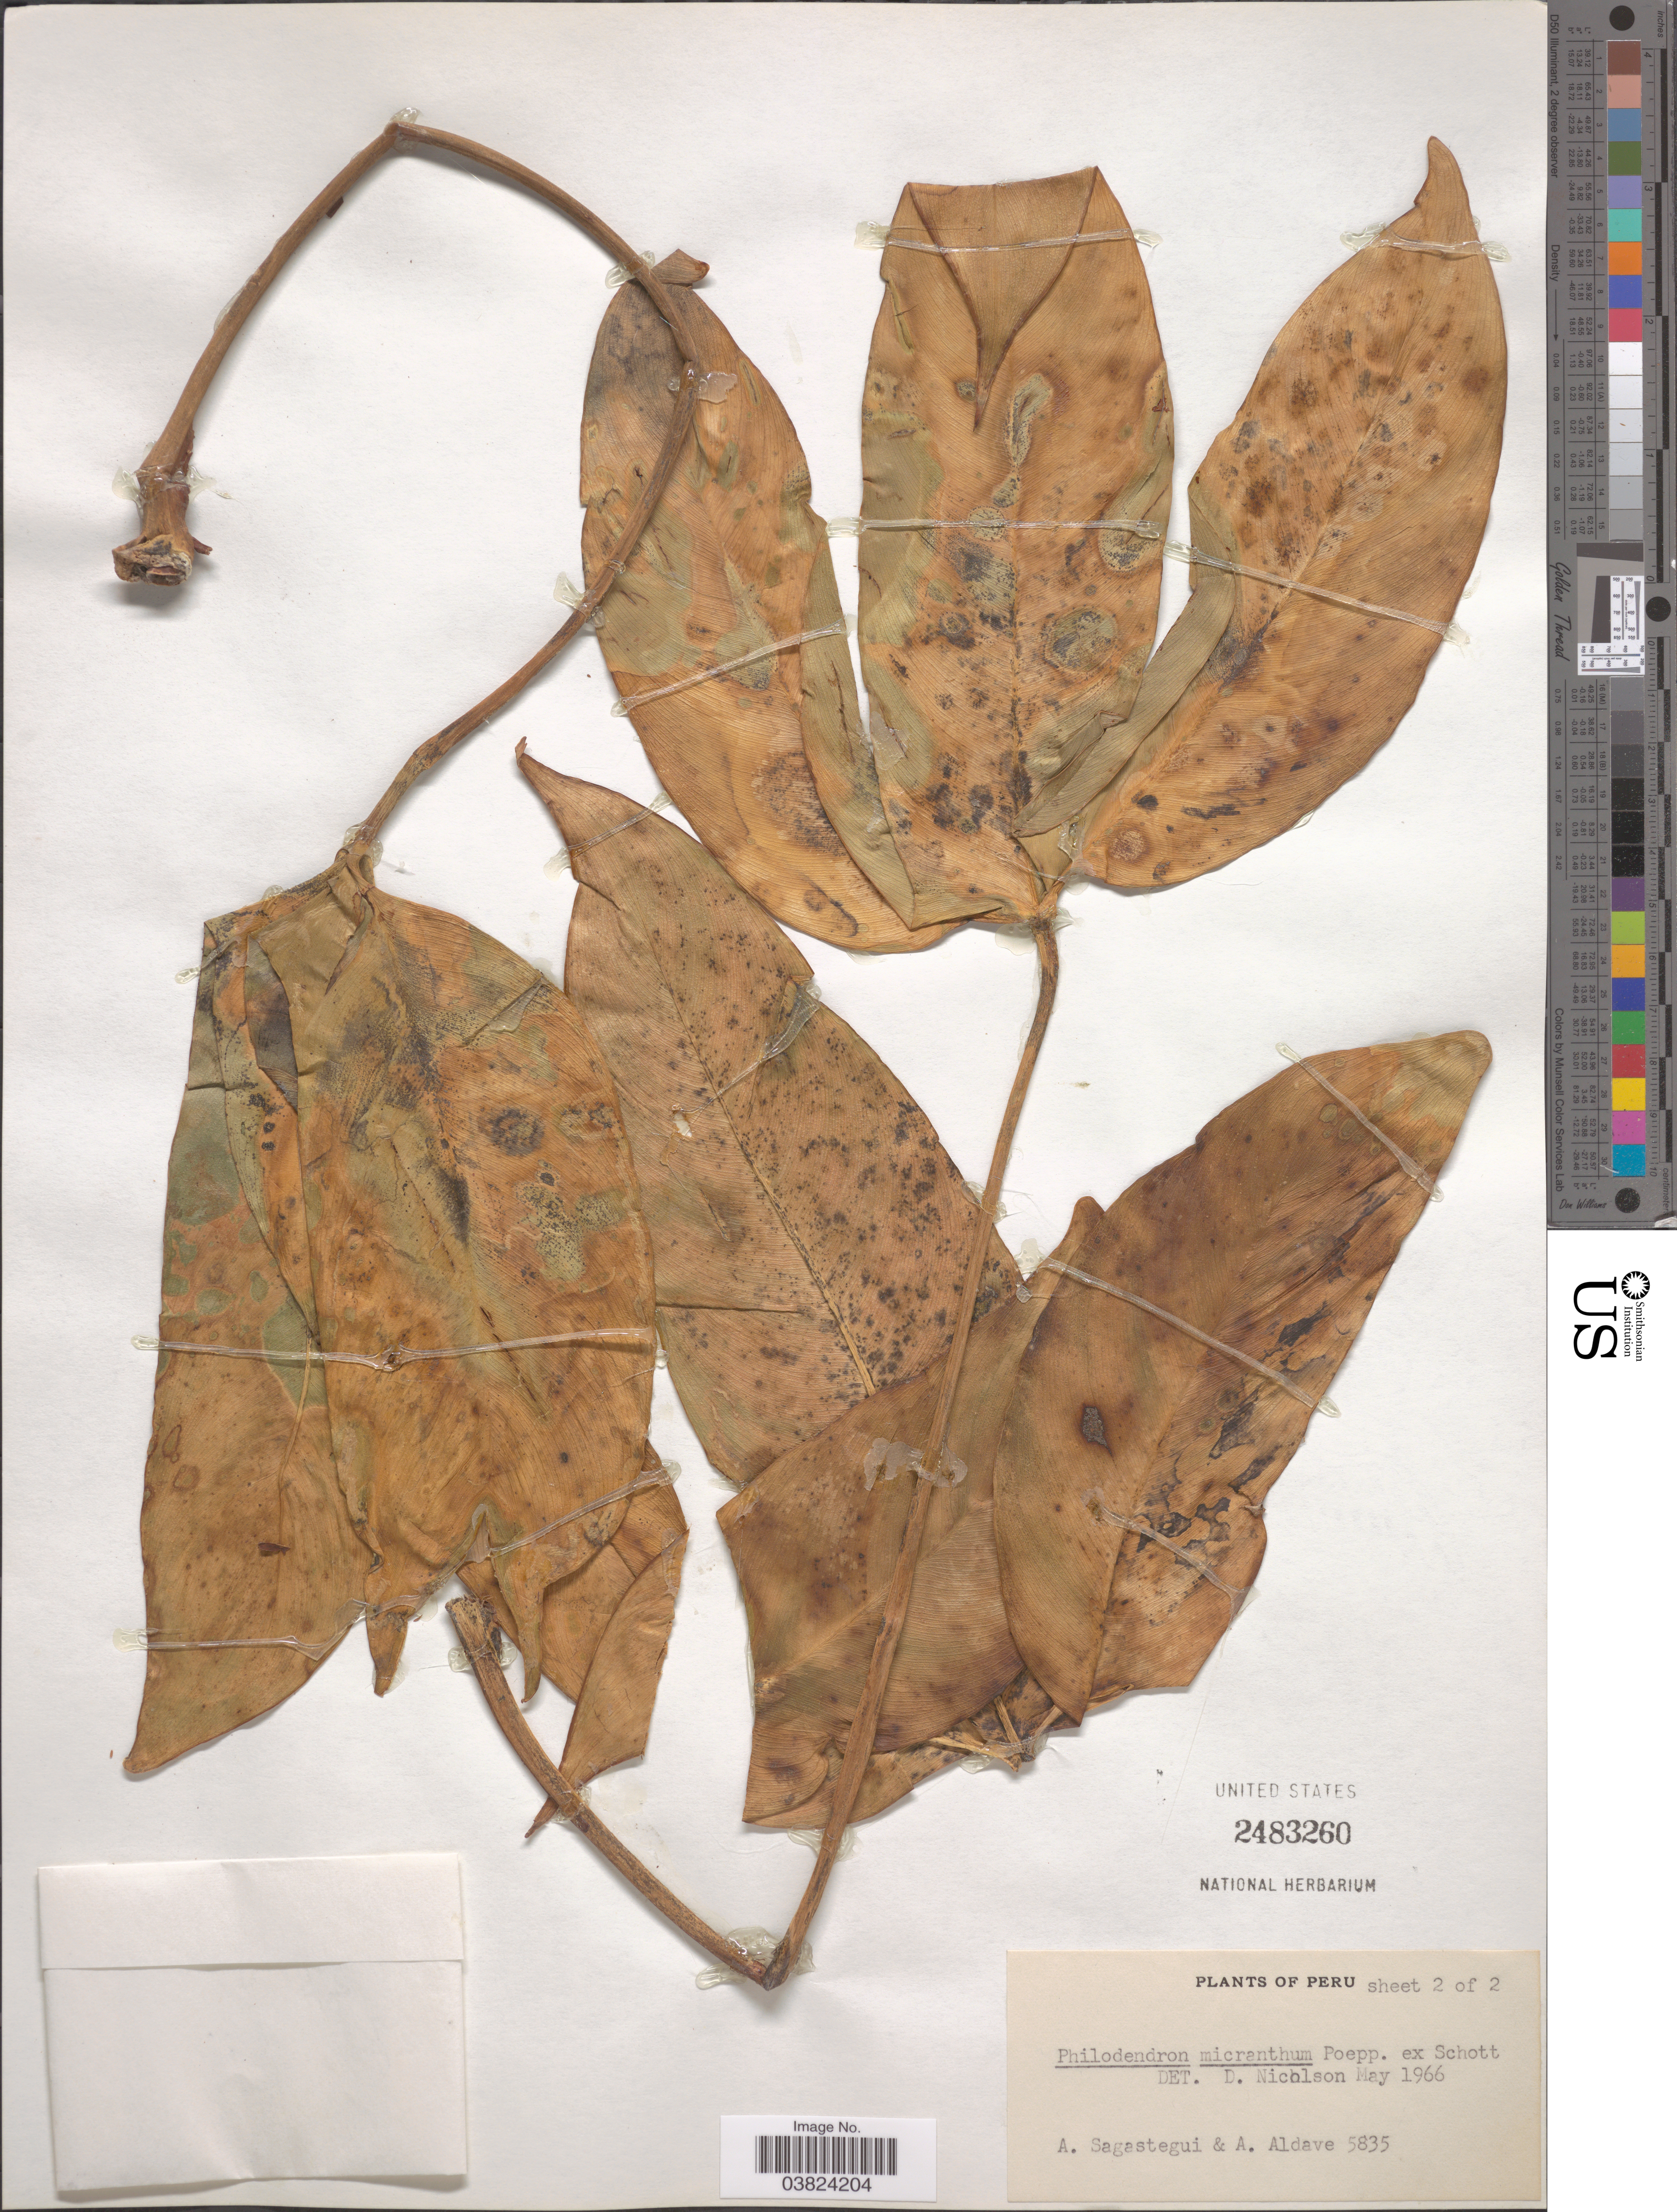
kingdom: Plantae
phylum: Tracheophyta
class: Liliopsida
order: Alismatales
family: Araceae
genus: Philodendron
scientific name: Philodendron micranthum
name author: Poepp. ex Schott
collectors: A. Sagastegui & A. Aldave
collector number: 5835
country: Peru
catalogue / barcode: US 2483260